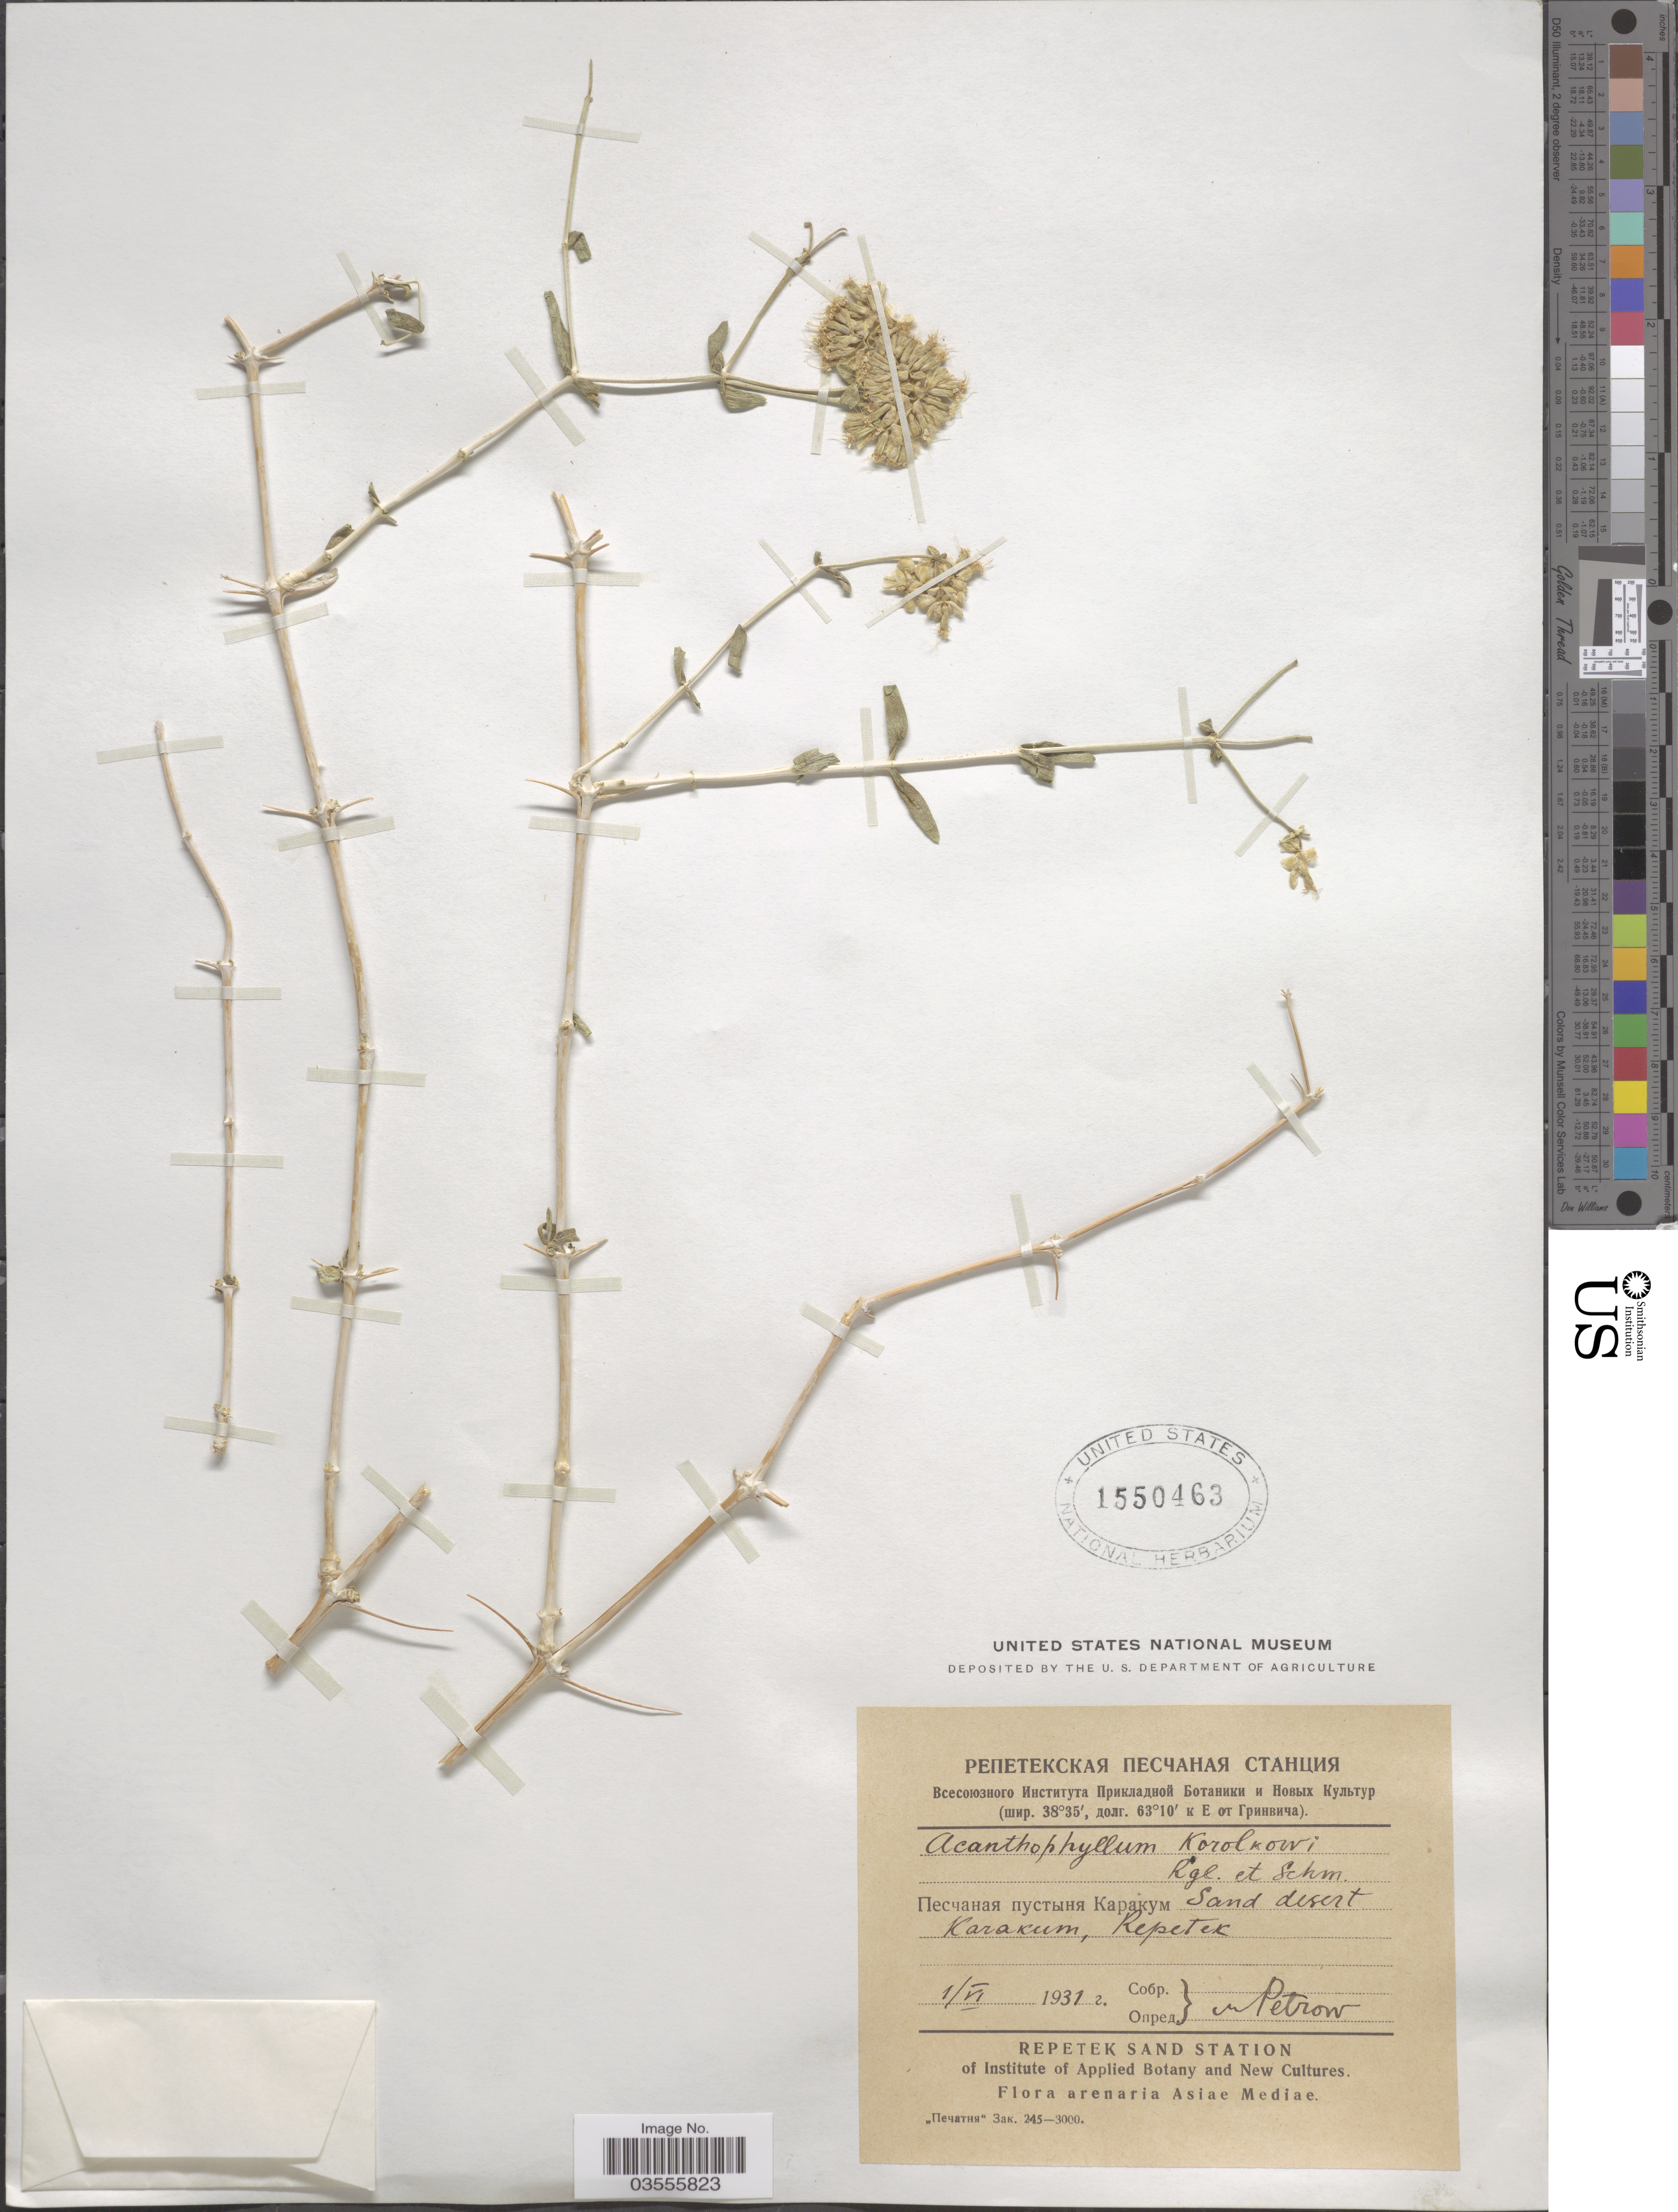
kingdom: Plantae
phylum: Tracheophyta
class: Magnoliopsida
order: Caryophyllales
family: Caryophyllaceae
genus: Acanthophyllum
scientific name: Acanthophyllum korolkowii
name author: Regel & Schmalh.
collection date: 1931-06-01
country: Turkmenistan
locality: X. Karakum, Repetek. Arenaria Asiae Mediae.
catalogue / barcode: US 1550463